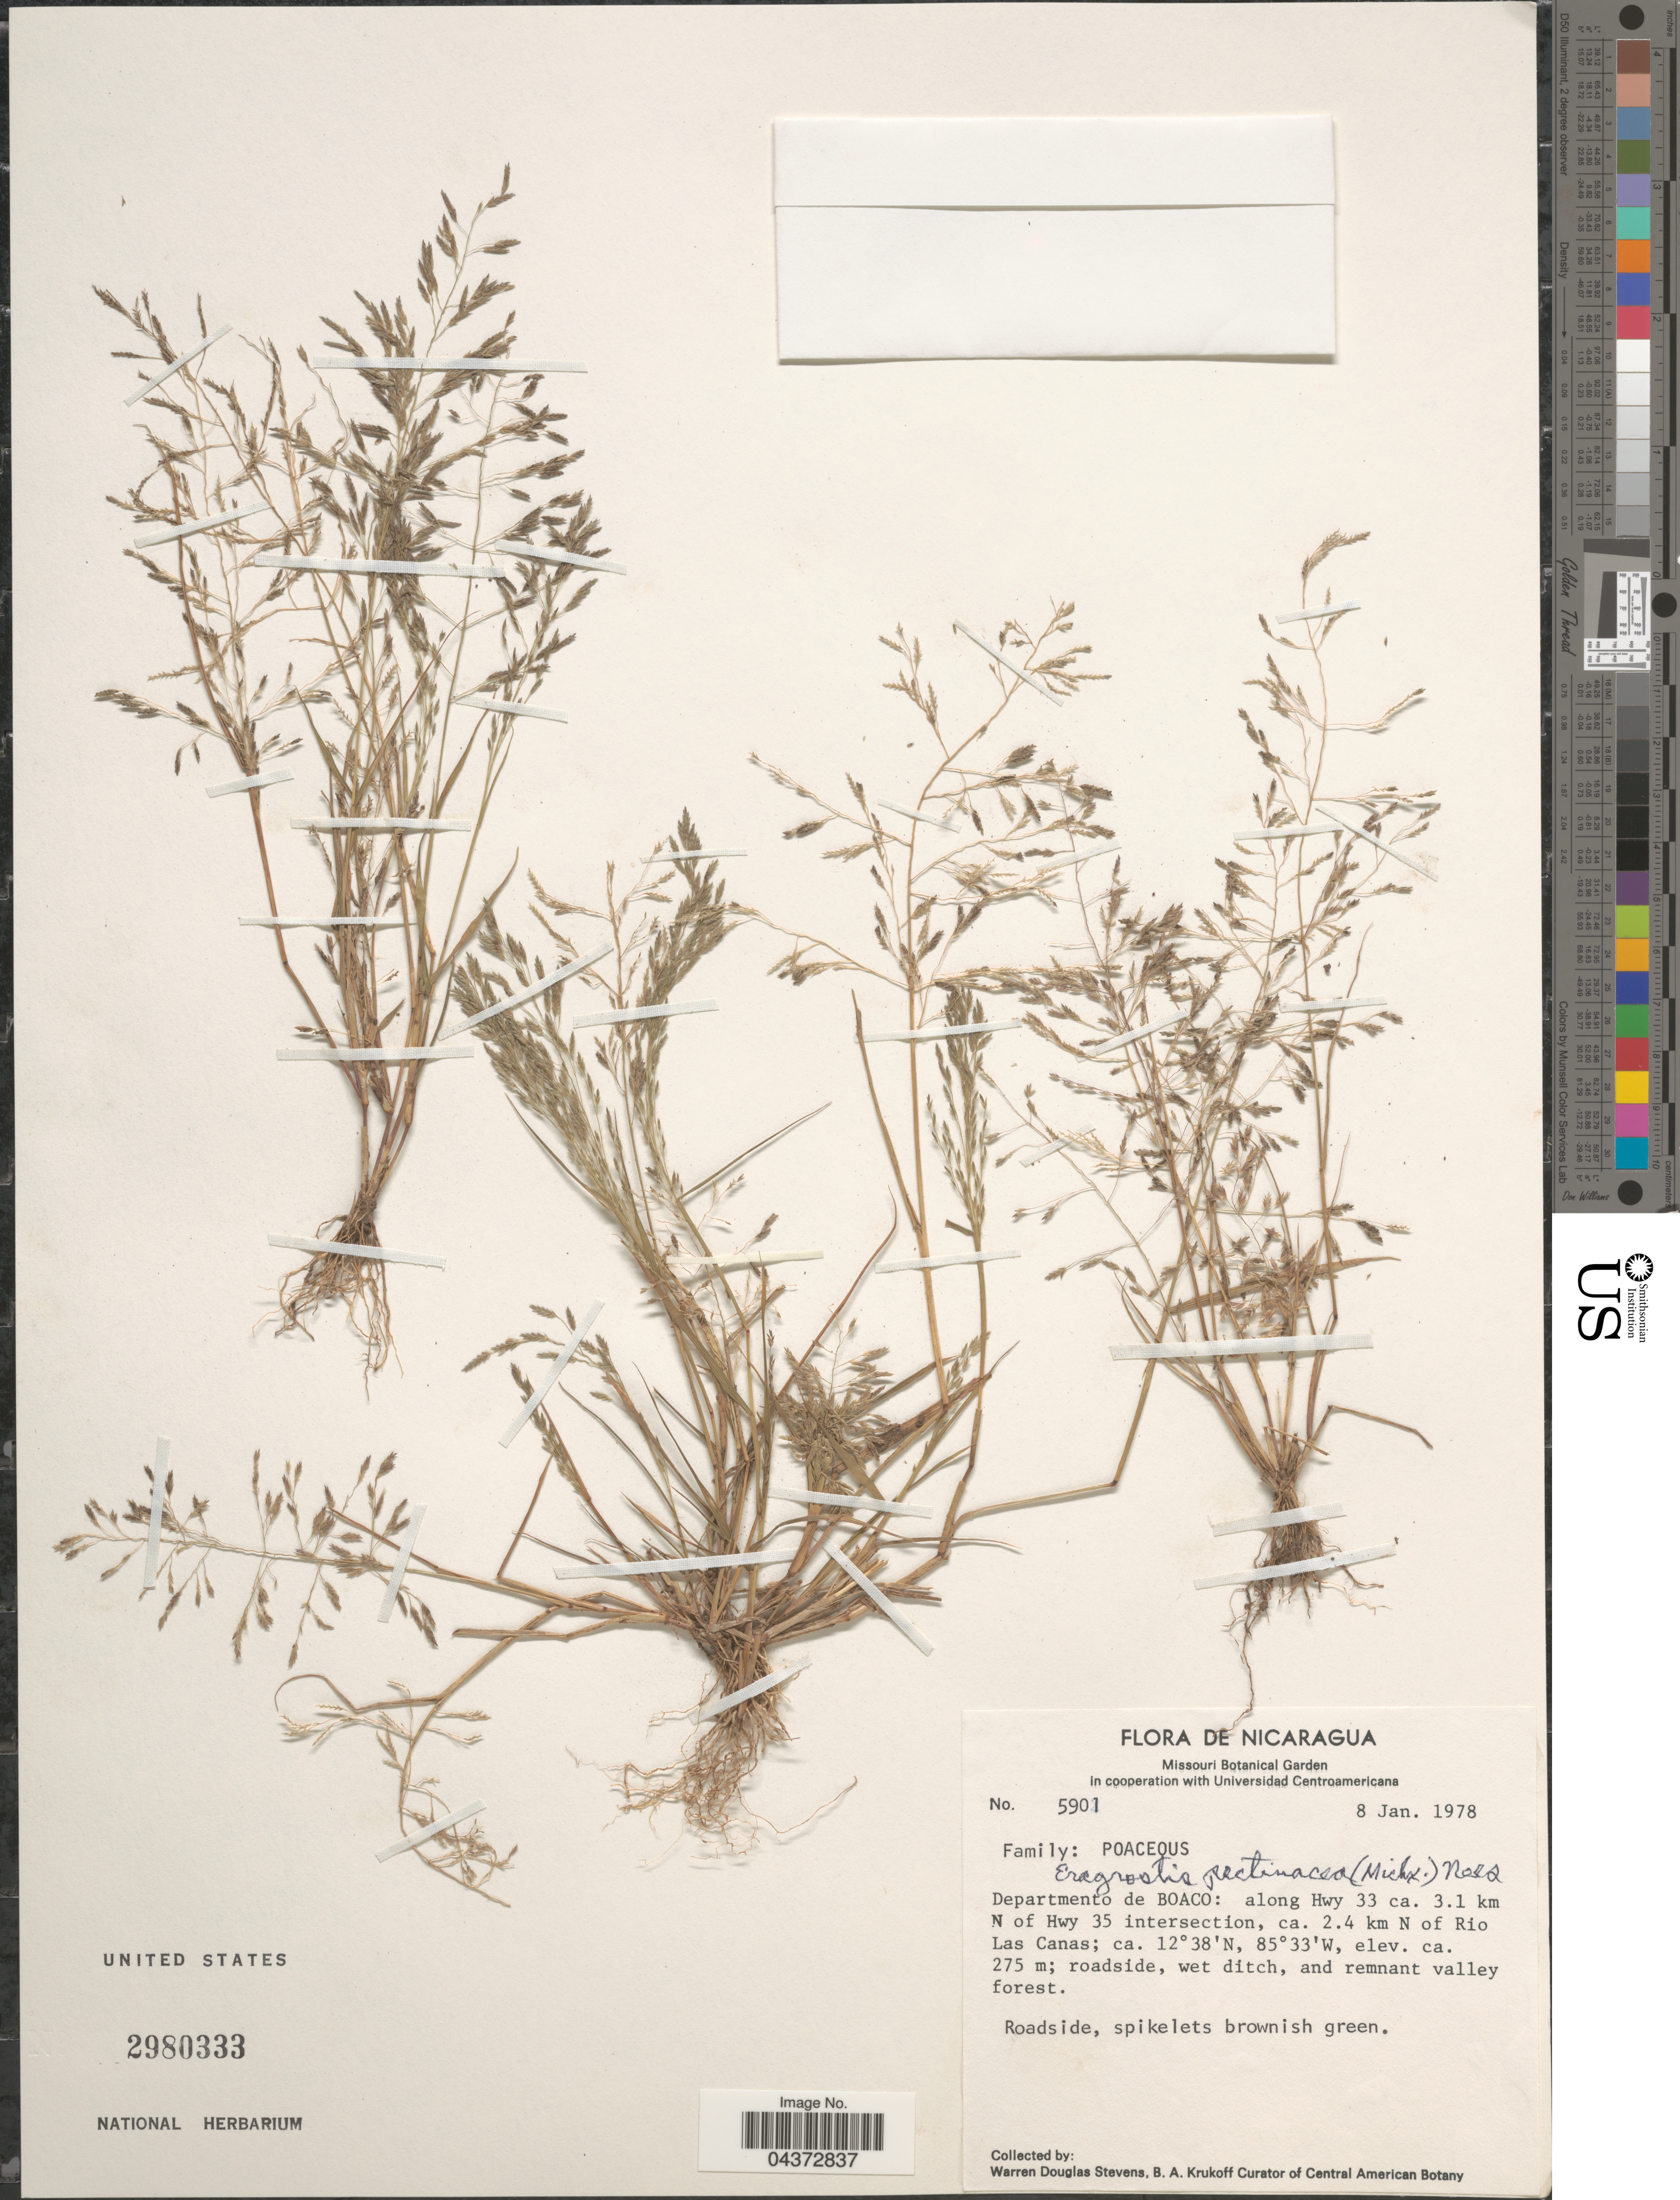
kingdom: Plantae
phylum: Tracheophyta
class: Liliopsida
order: Poales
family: Poaceae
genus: Eragrostis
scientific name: Eragrostis pectinacea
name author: (Michx.) Nees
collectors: W. D. Stevens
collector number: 5901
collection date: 1978-01-08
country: Nicaragua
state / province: Boaco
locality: Departmento de Boaco: along Hwy 33 ca. 3.1 km N of Hwy 35 intersection, ca. 2.4 km N of Rio Las Canas.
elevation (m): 275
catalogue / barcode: US 2980333